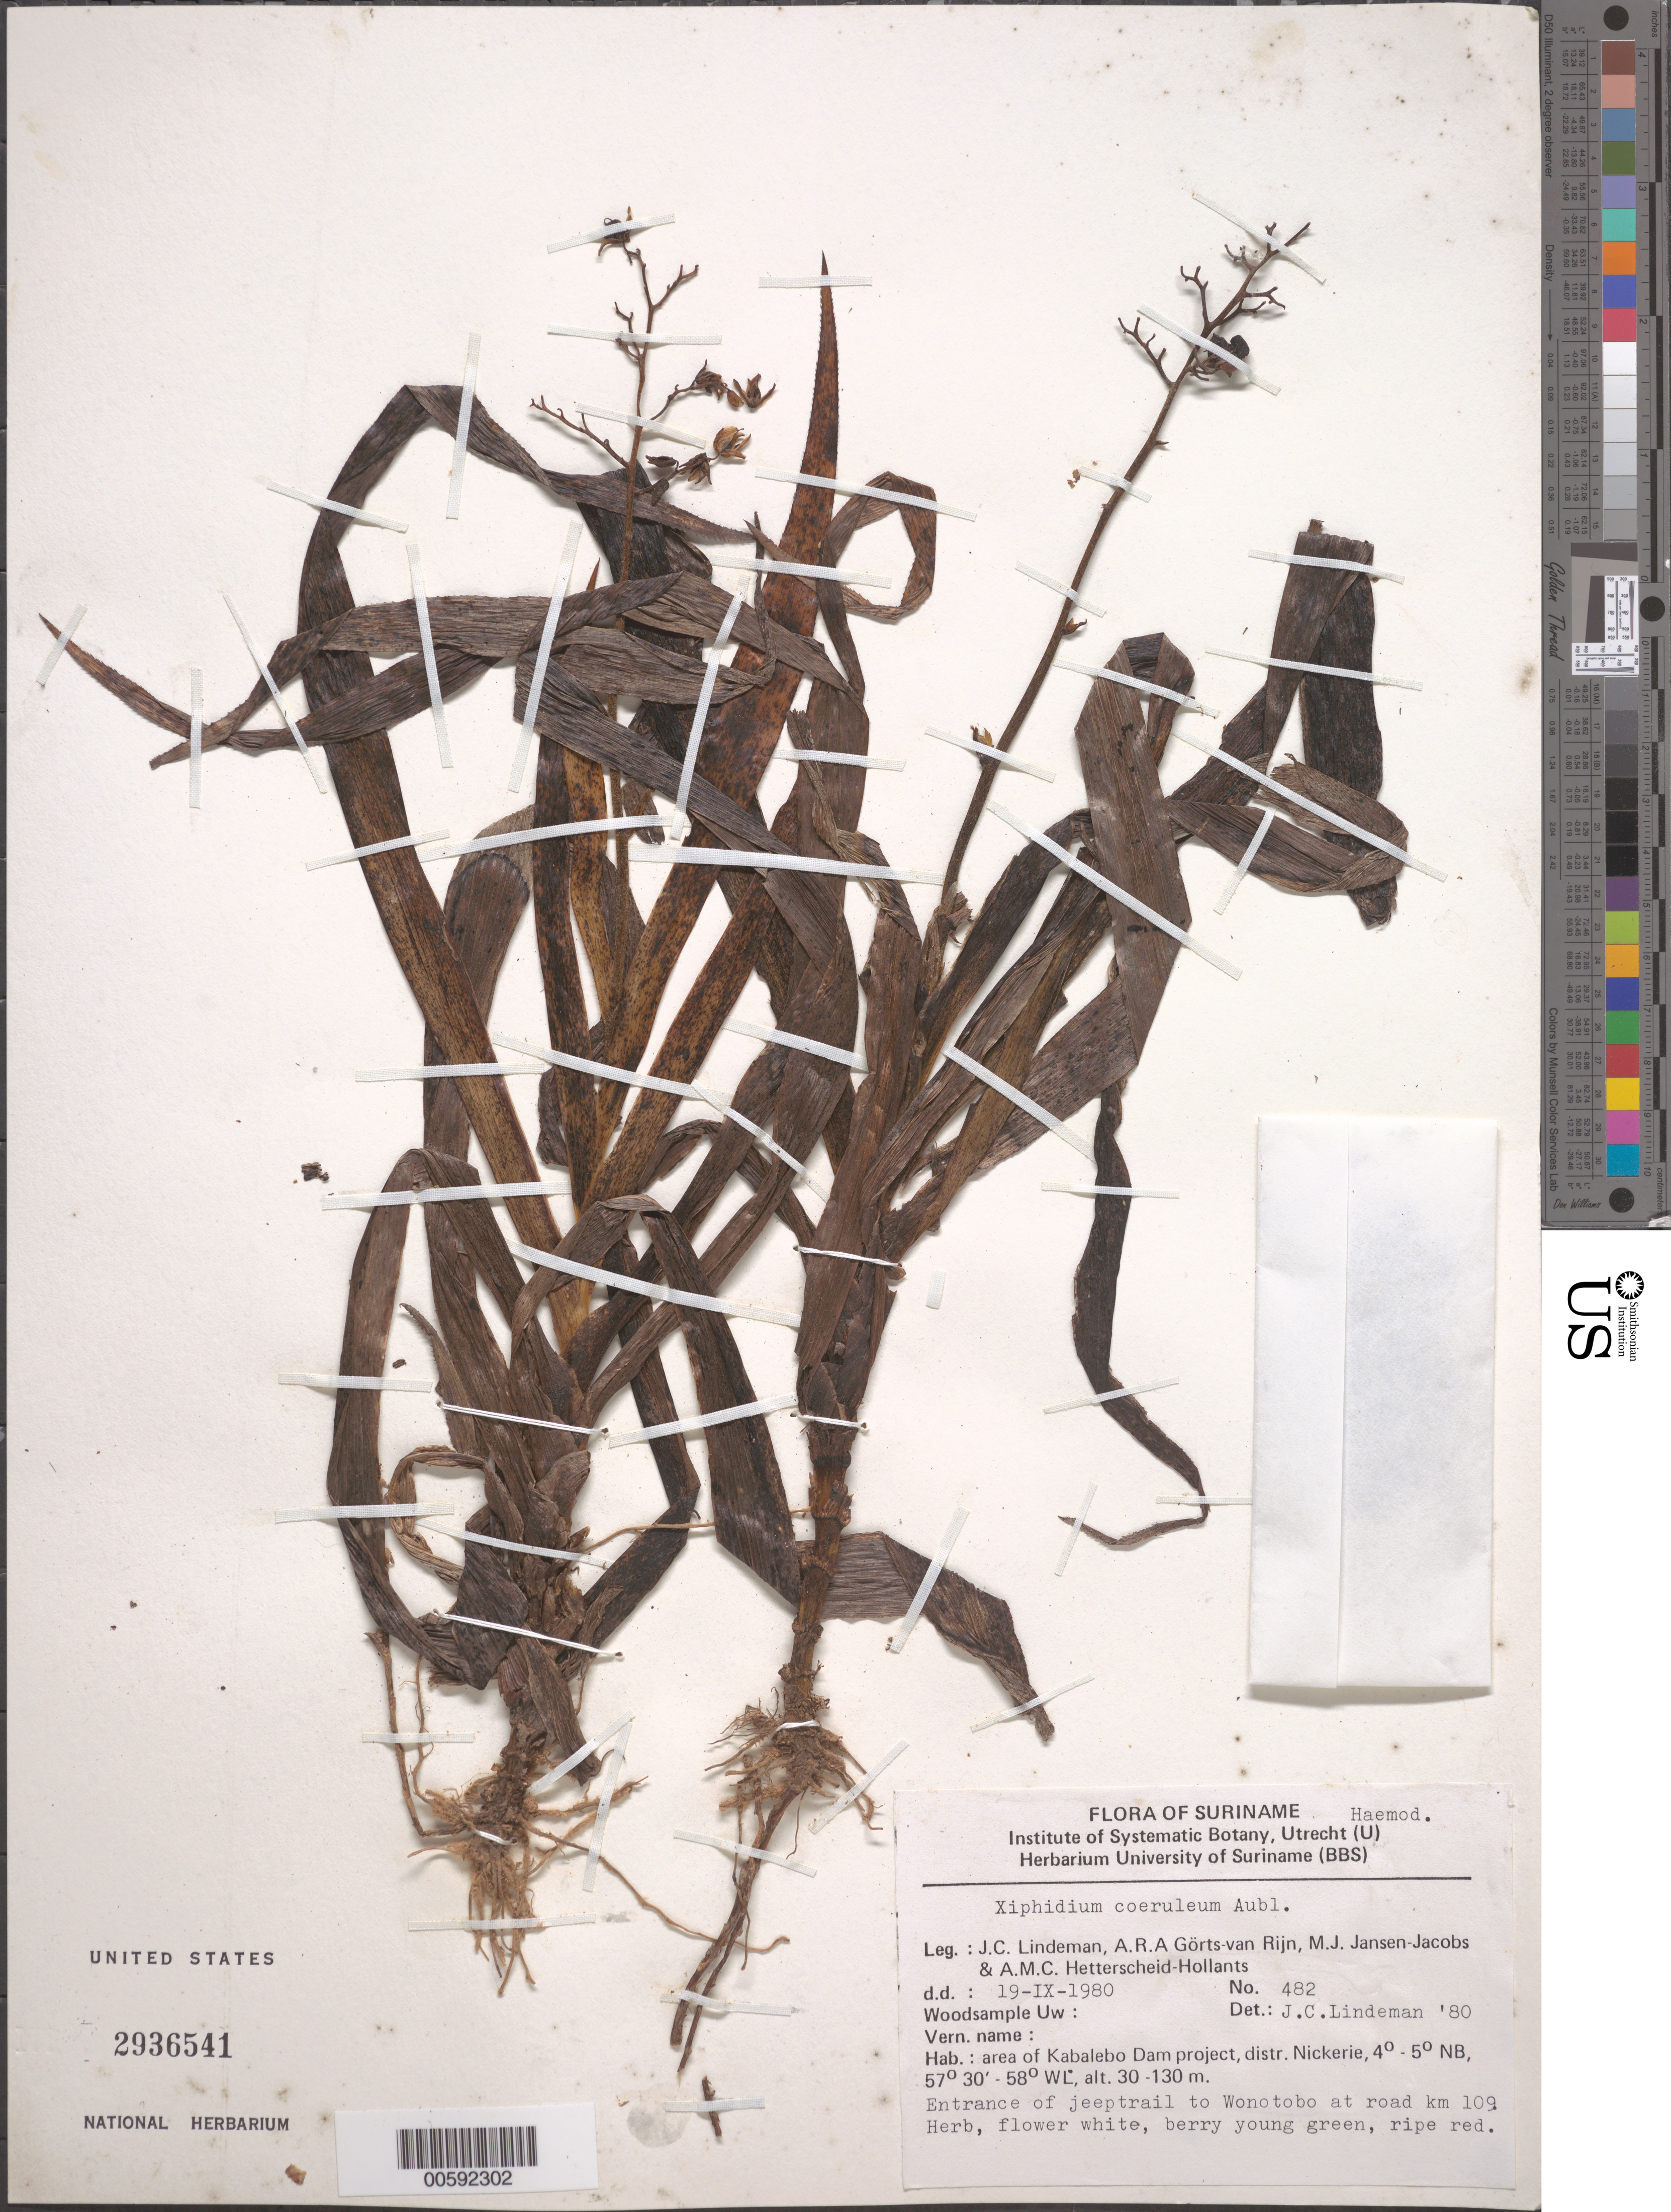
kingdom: Plantae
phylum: Tracheophyta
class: Liliopsida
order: Commelinales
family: Haemodoraceae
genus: Xiphidium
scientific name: Xiphidium caeruleum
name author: Aubl.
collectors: J. C. Lindeman, A. .R. A. Görts-van Rijn, M. J. Jansen-Jacobs & A. Hetterscheid-Hollants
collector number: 482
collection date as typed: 19 Sep 1980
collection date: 1980-09-19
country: Suriname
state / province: Nickerie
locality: Kabalebo Dam Project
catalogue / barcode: US 2936541